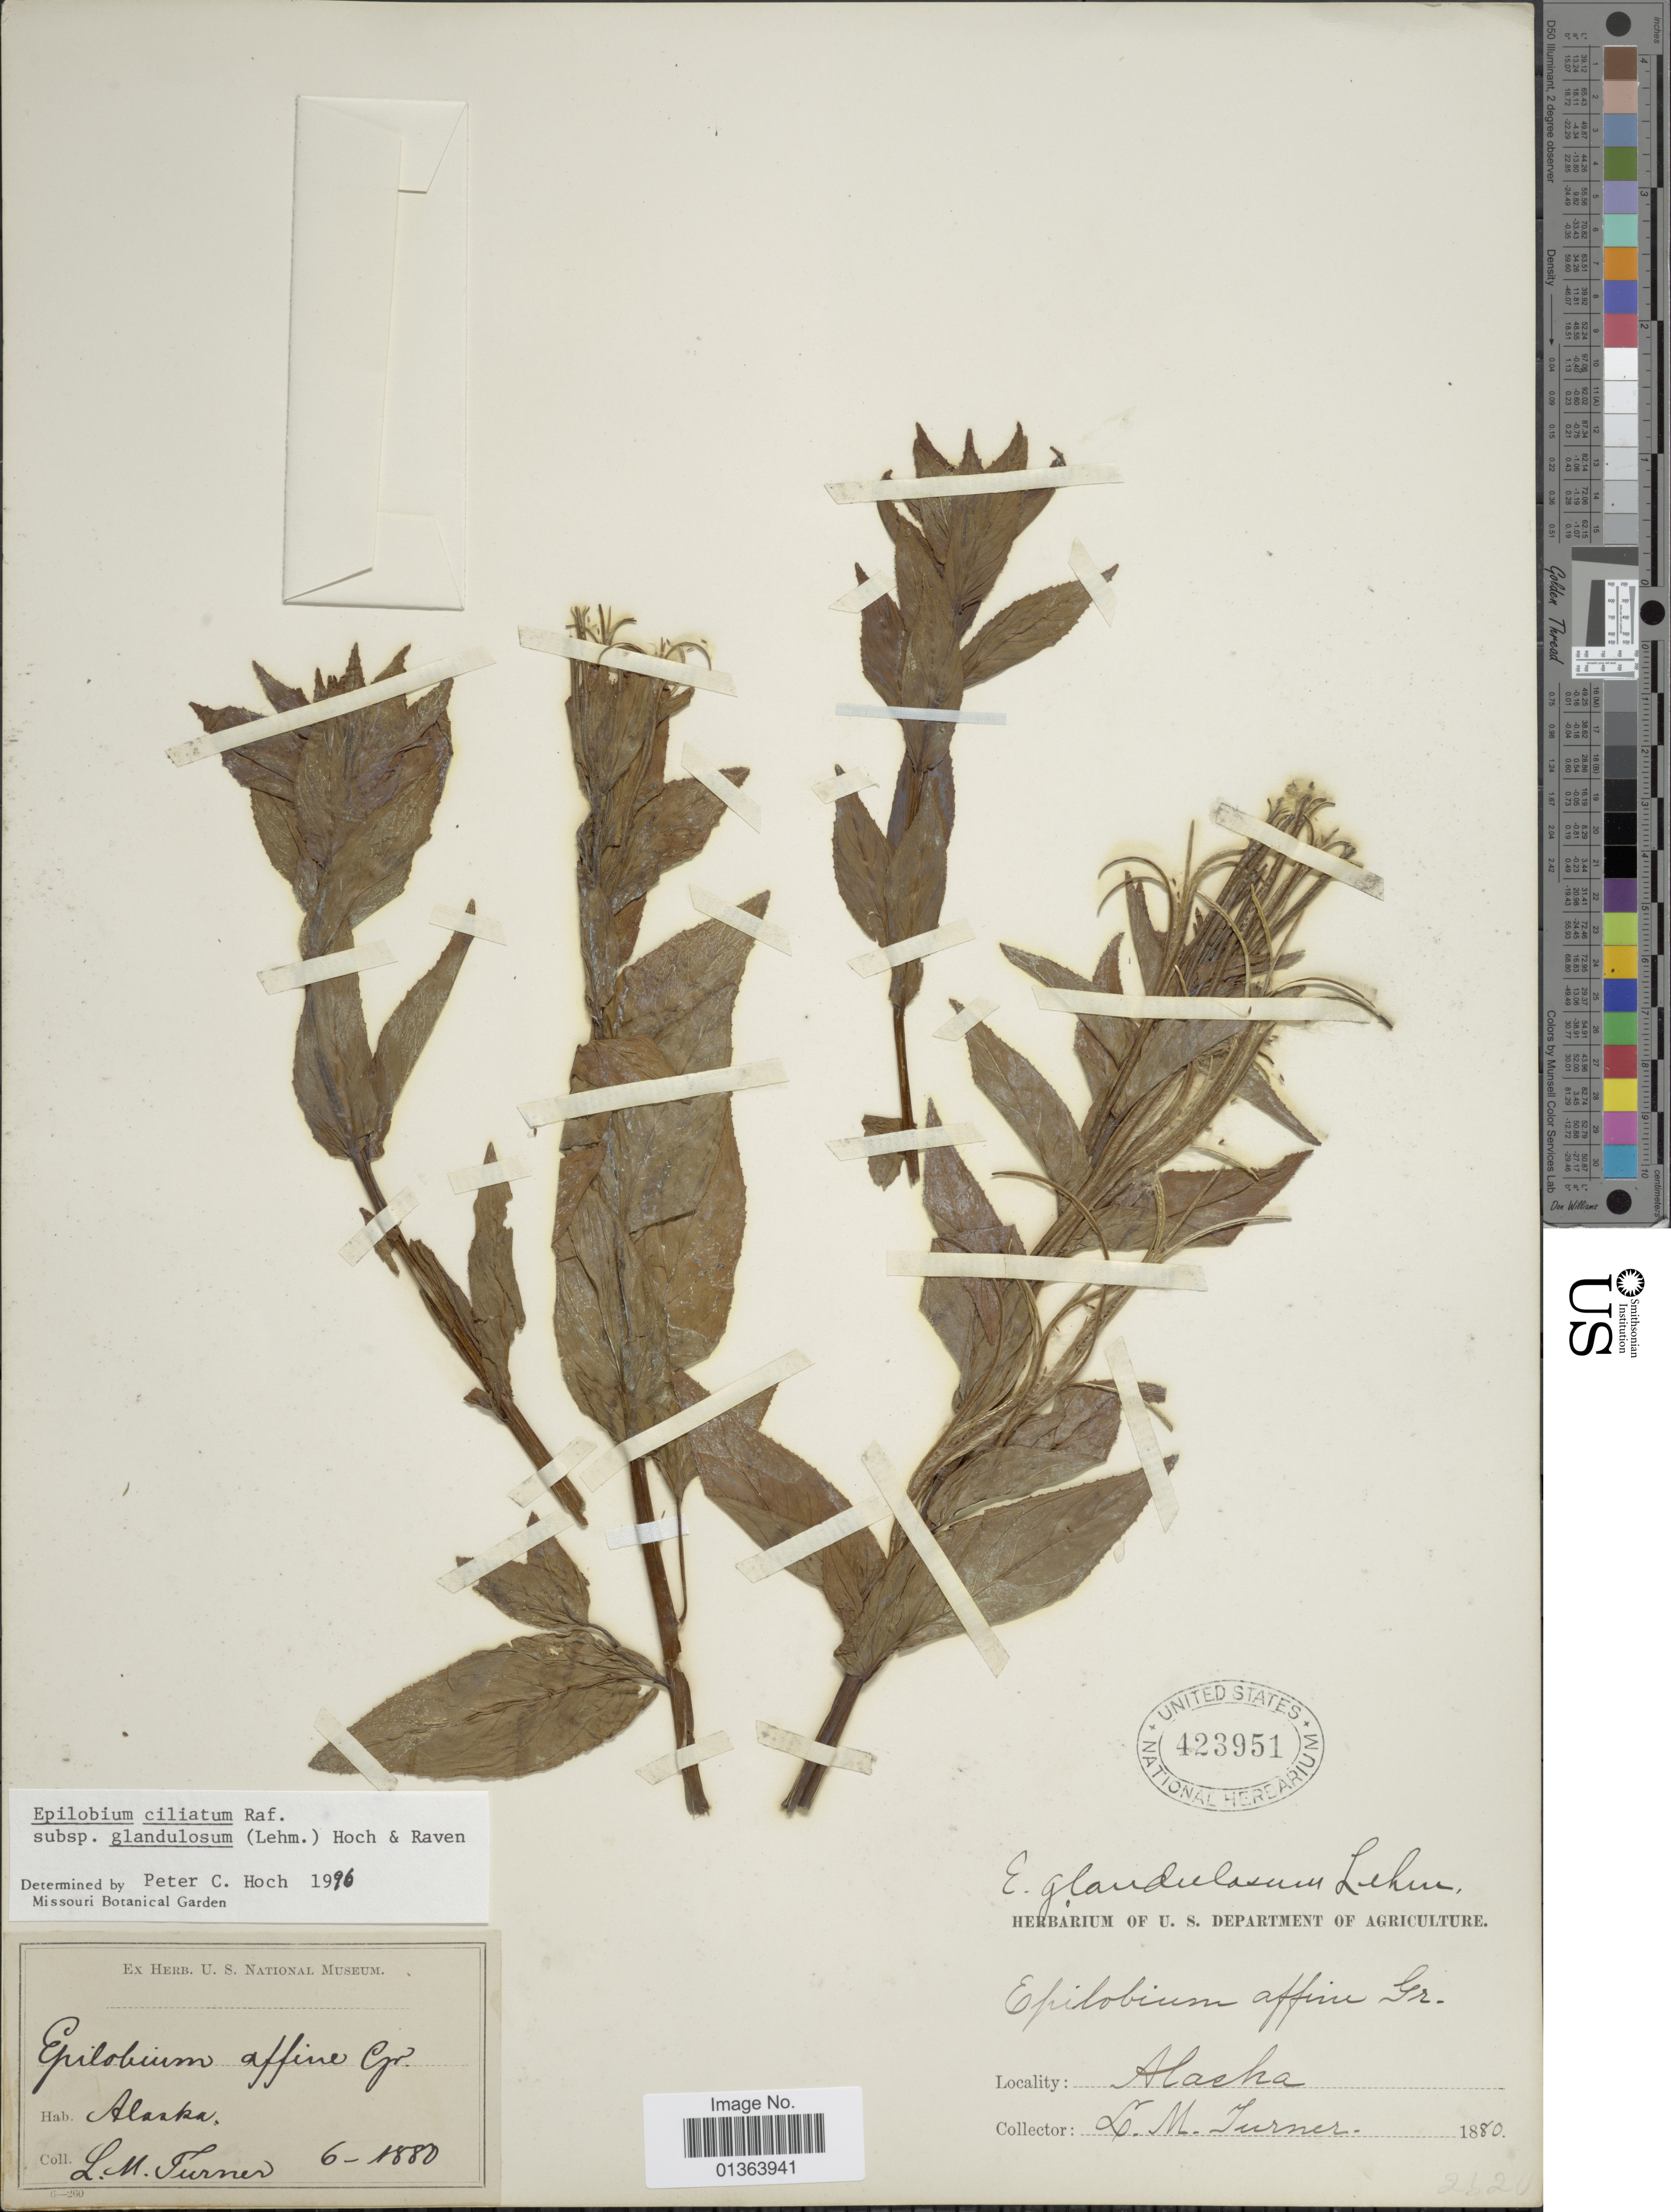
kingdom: Plantae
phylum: Tracheophyta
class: Magnoliopsida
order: Myrtales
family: Onagraceae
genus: Epilobium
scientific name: Epilobium ciliatum subsp. glandulosum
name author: (Lehm.) Hoch & P.H. Raven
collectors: L. M. Turner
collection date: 1880-06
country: United States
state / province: Alaska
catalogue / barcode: US 423951